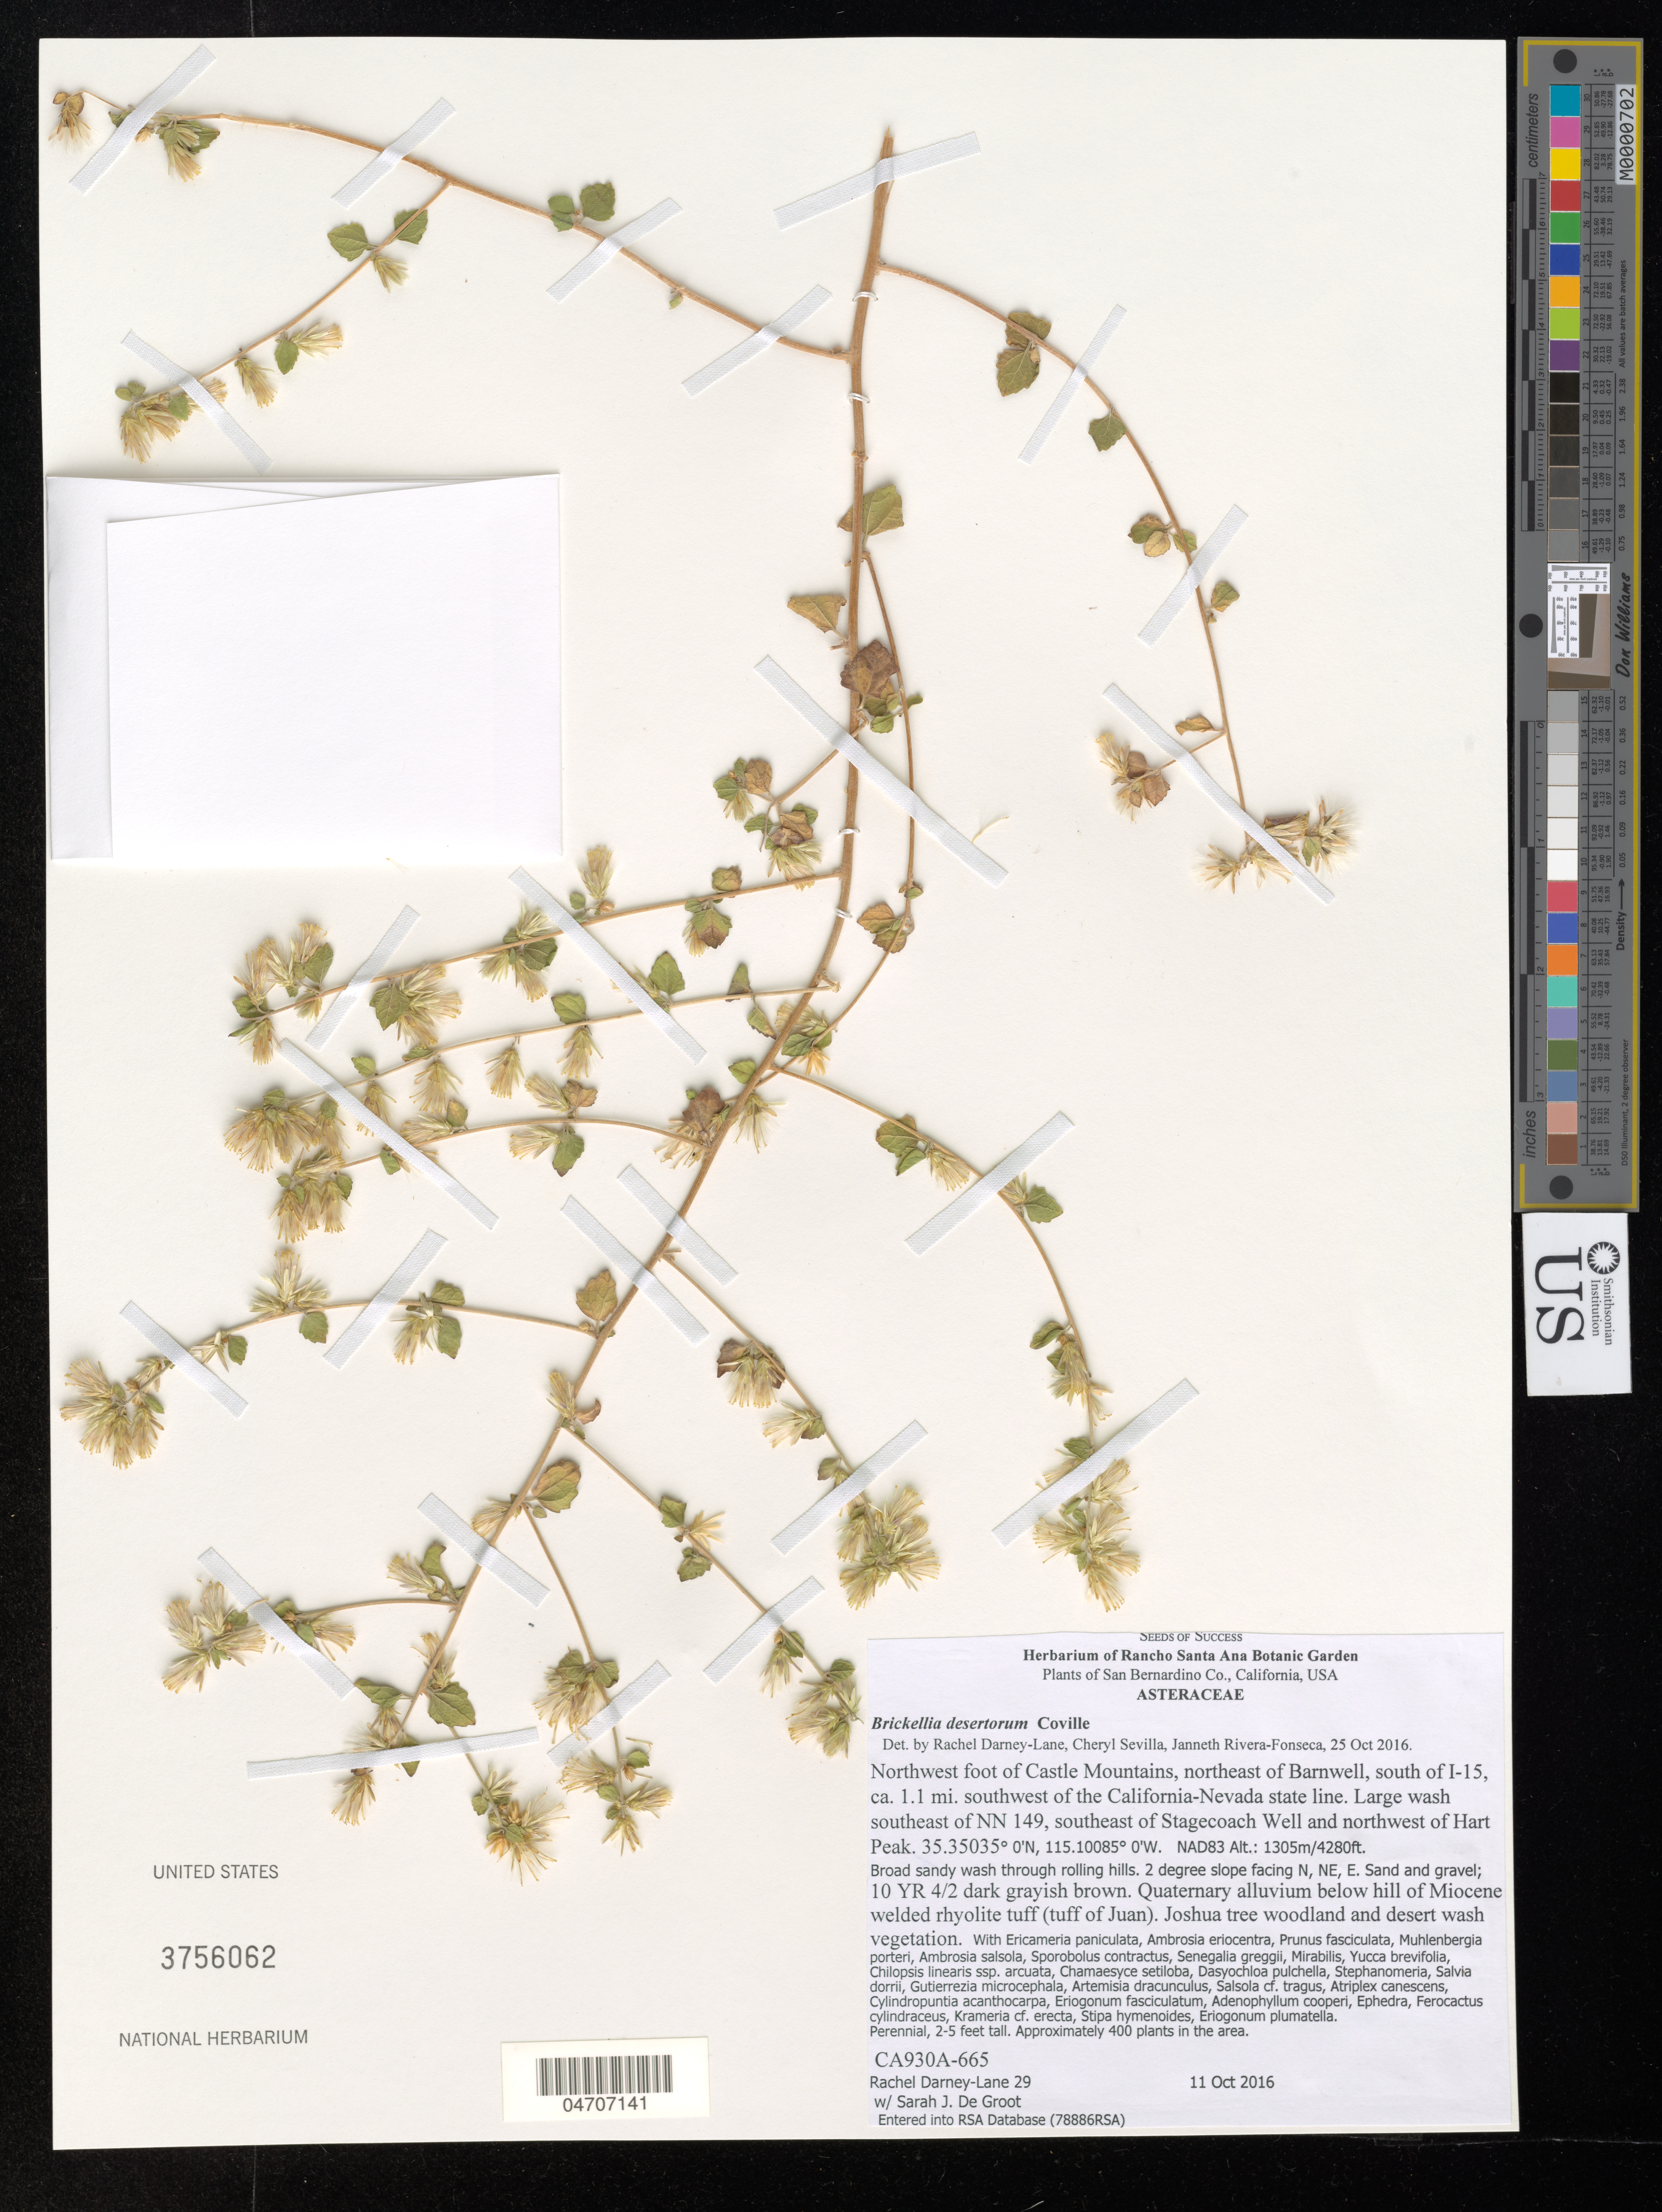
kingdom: Plantae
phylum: Tracheophyta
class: Magnoliopsida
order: Asterales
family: Asteraceae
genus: Brickellia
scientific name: Brickellia desertorum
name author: Coville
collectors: R. Darney-Lane & S. De Groot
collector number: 29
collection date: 2016-10-11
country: United States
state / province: California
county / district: San Bernardino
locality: San Bernardino Co. Northwest foot of Castle Mountains, northeast of Barnwell, south of I-15, ca. 1.1 mi. southwest of the California-Nevada state line. Large wash southeast of NN 149, southeast of Stagecoach Well and northwest of Hart Peak. NAD83.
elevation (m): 1305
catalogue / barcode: US 3756062